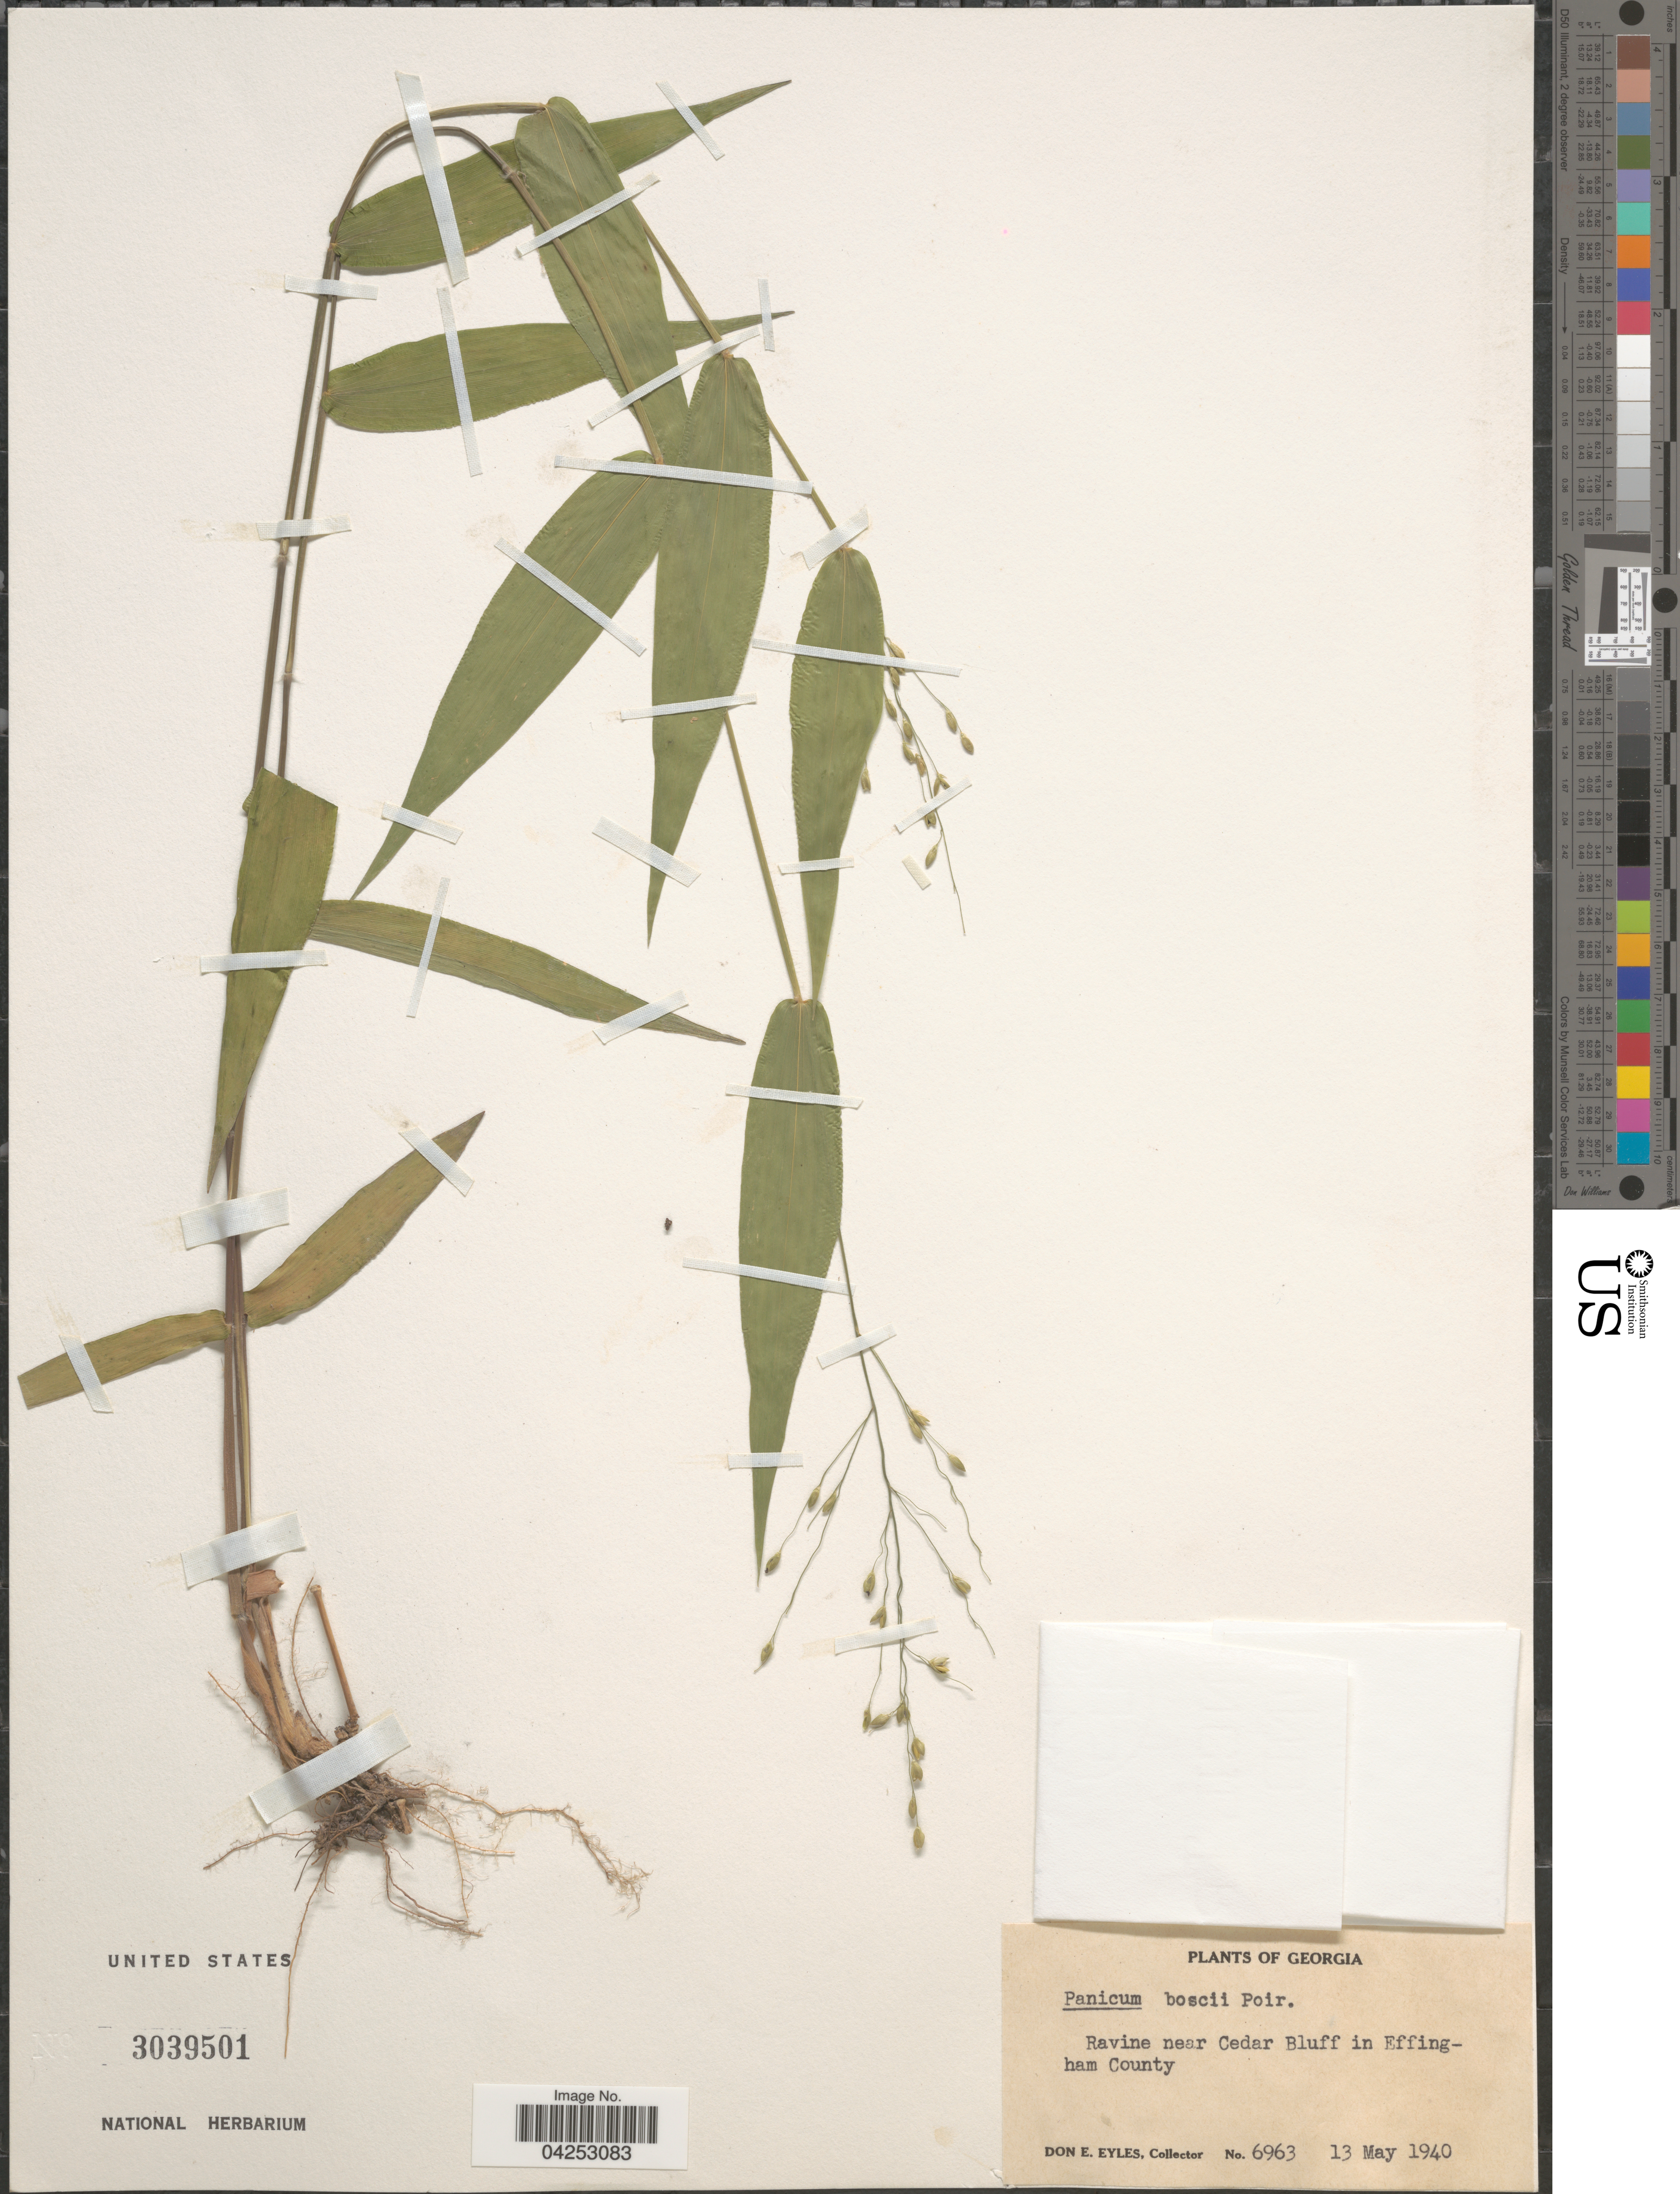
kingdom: Plantae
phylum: Tracheophyta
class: Liliopsida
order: Poales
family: Poaceae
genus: Dichanthelium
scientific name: Dichanthelium boscii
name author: (Poir.) Gould & C.A. Clark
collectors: D. Eyles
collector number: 6963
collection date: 1940-05-13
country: United States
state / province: Georgia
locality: Ravine near Cedar Bluff in Effingham County.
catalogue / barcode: US 3039501